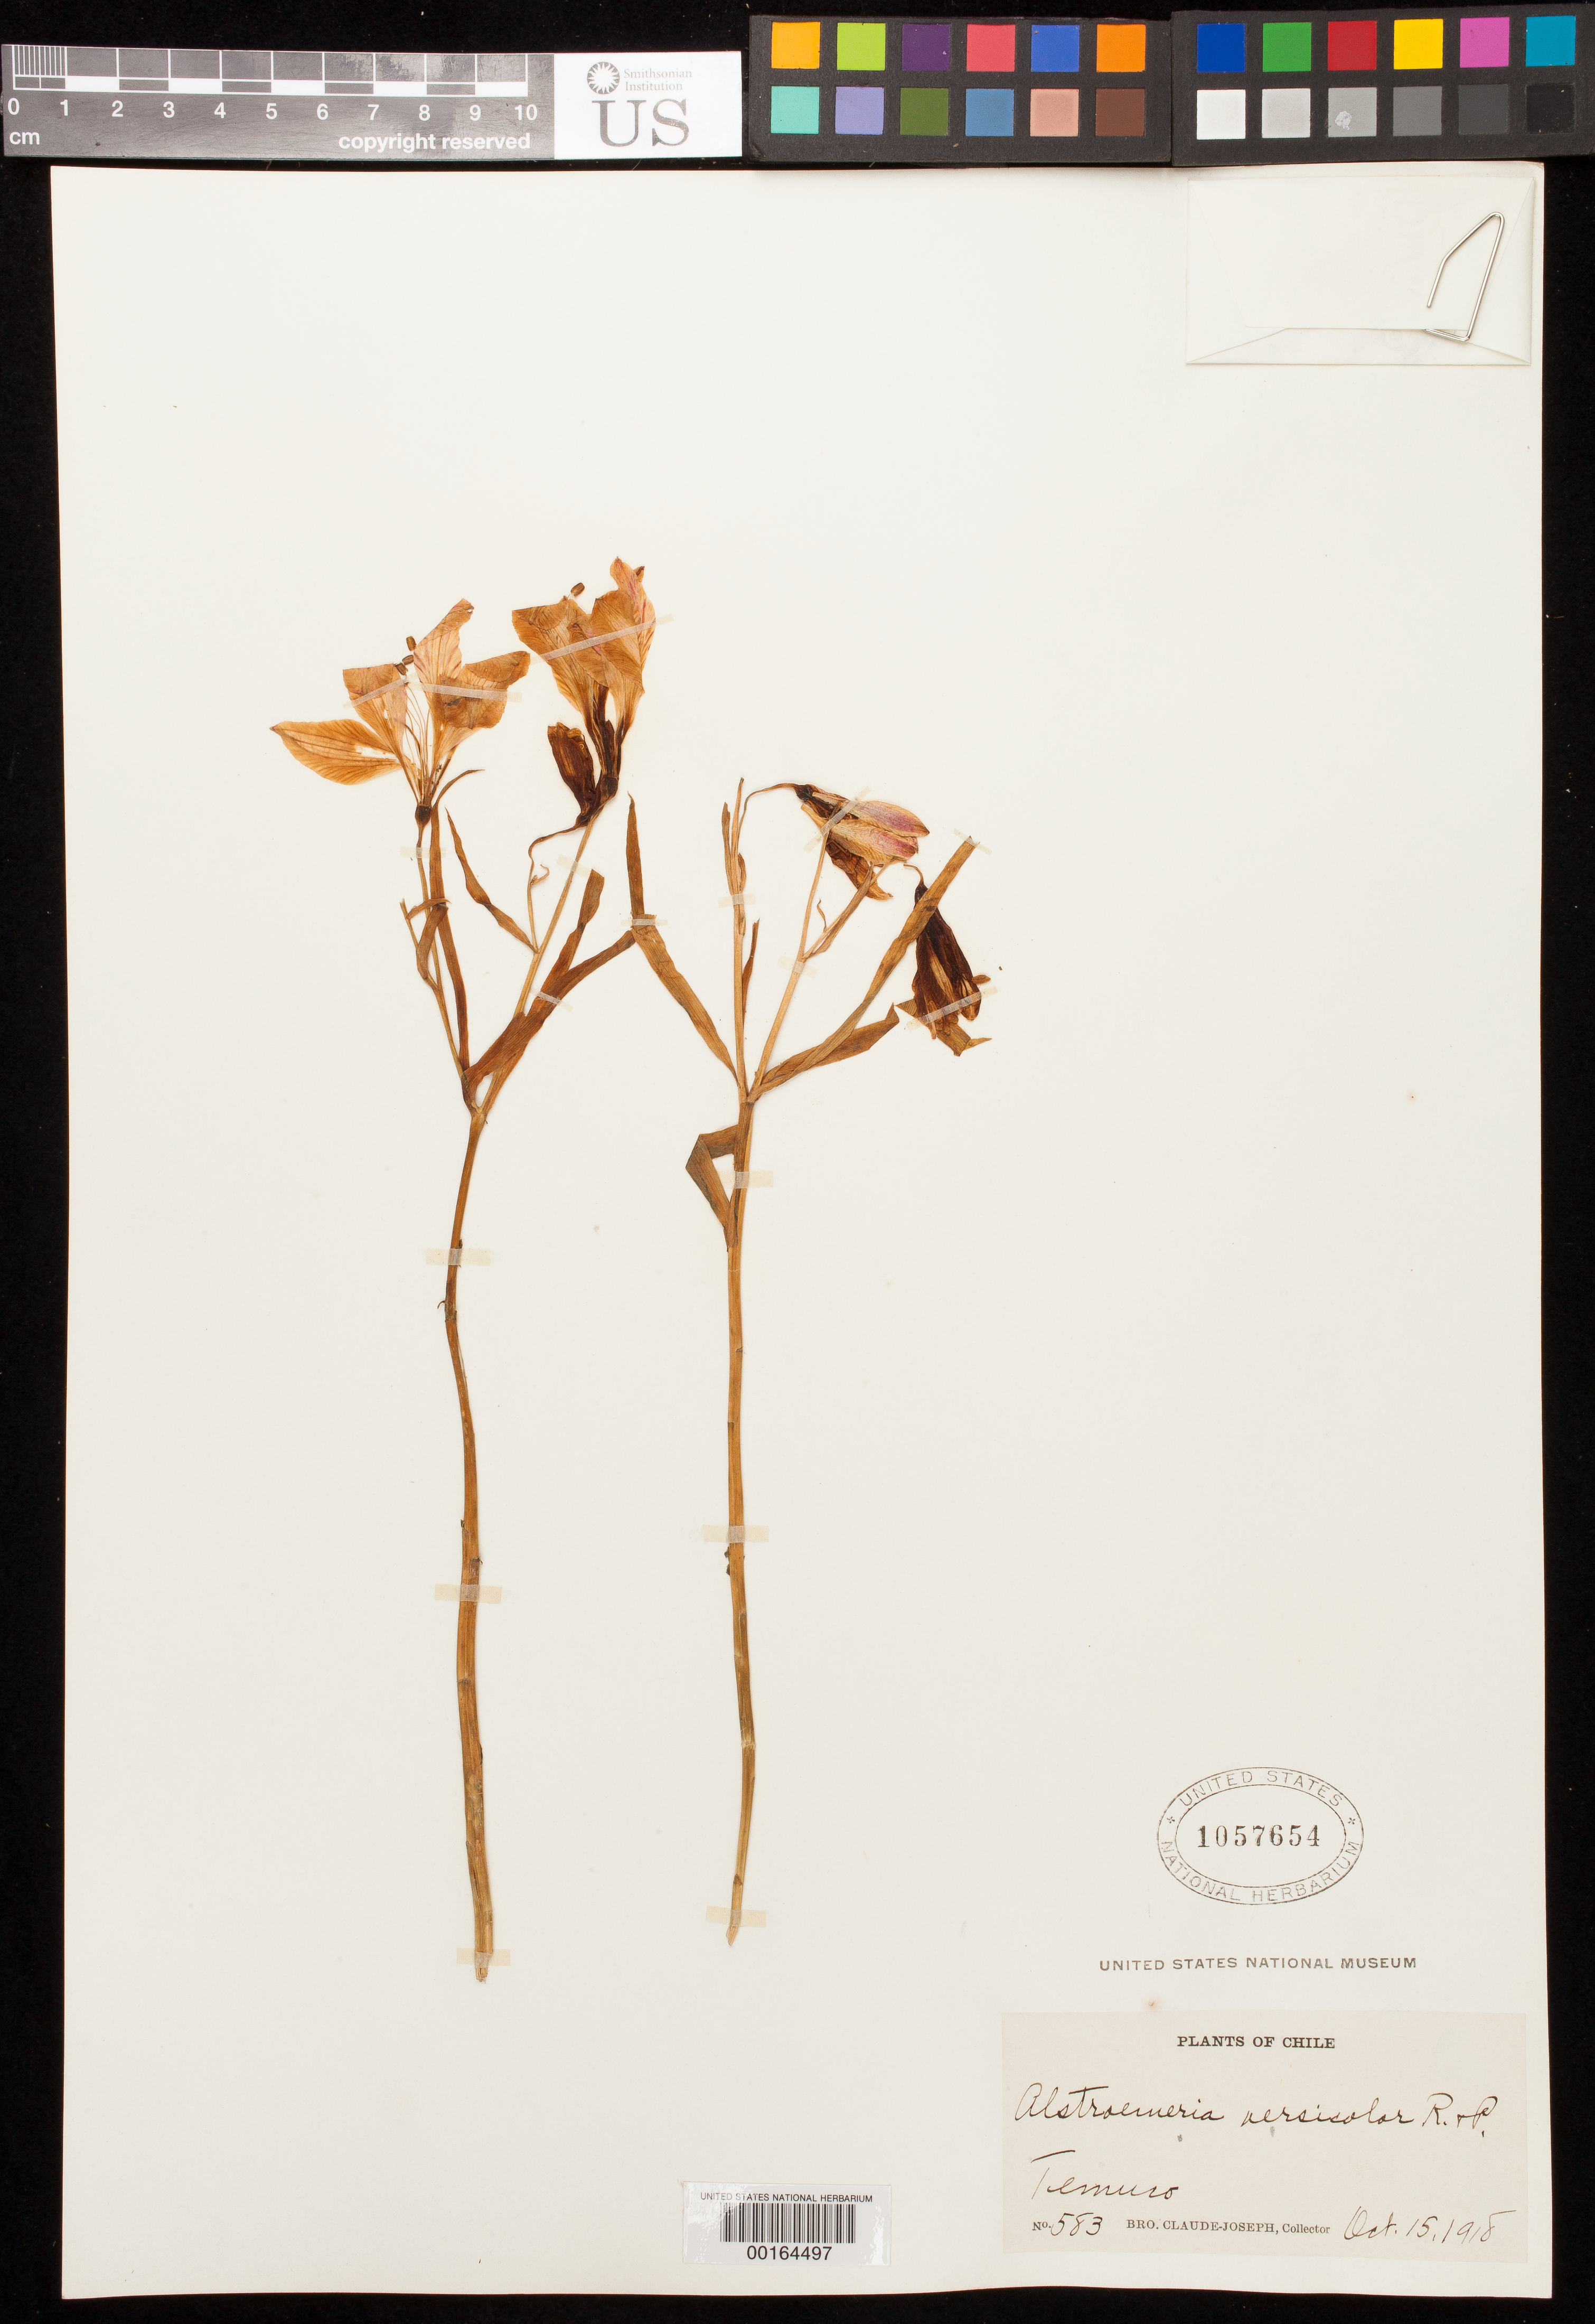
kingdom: Plantae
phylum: Tracheophyta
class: Liliopsida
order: Liliales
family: Alstroemeriaceae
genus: Alstroemeria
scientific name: Alstroemeria versicolor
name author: Ruiz & Pav.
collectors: Bro. Claude-Joseph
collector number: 583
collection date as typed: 15 Oct 1918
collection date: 1918-10-15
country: Chile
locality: Temuco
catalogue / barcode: US 1057654